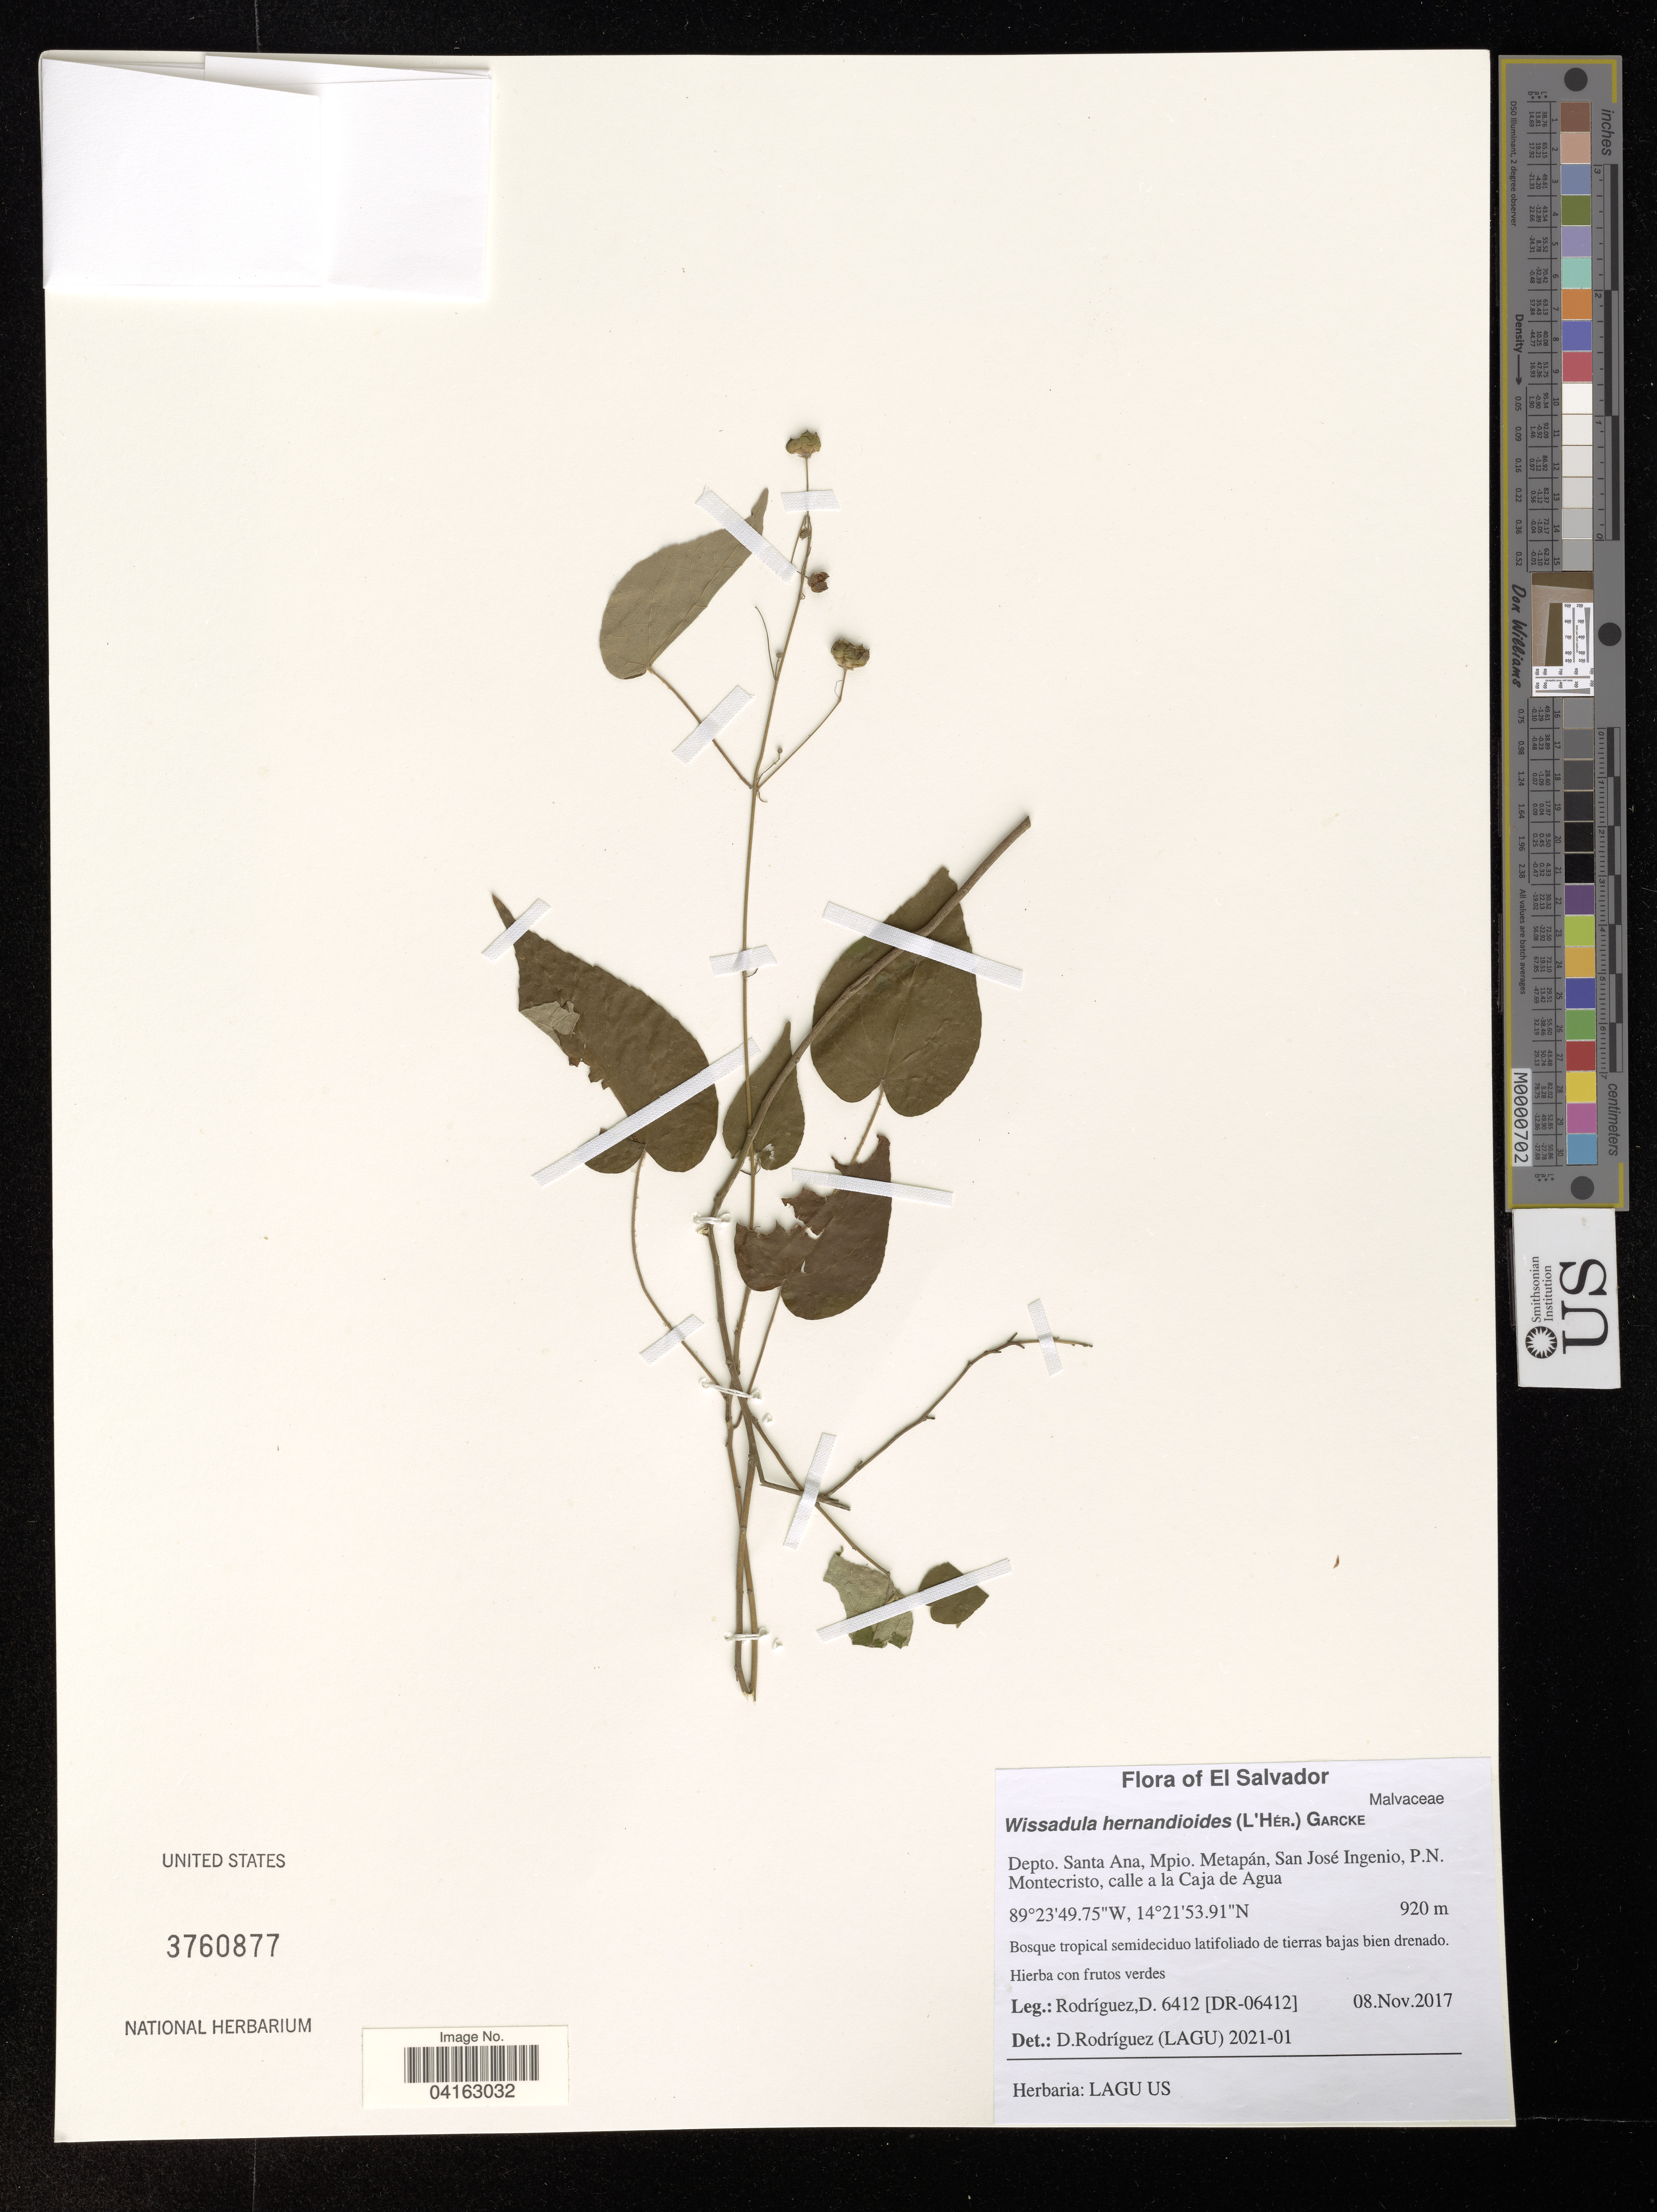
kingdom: Plantae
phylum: Tracheophyta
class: Magnoliopsida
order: Malvales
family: Malvaceae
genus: Wissadula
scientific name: Wissadula hernandioides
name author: (L'Hér.) Garcke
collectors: D. Rodriguez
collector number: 6412 / [DR-06412]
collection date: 2017-11-08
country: El Salvador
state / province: Santa Ana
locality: Depto. Santa Ana, Mpio. Metapán, San José Ingenio, P.N. Montecristo, calle a la Caja de Agua.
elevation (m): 920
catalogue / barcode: US 3760877